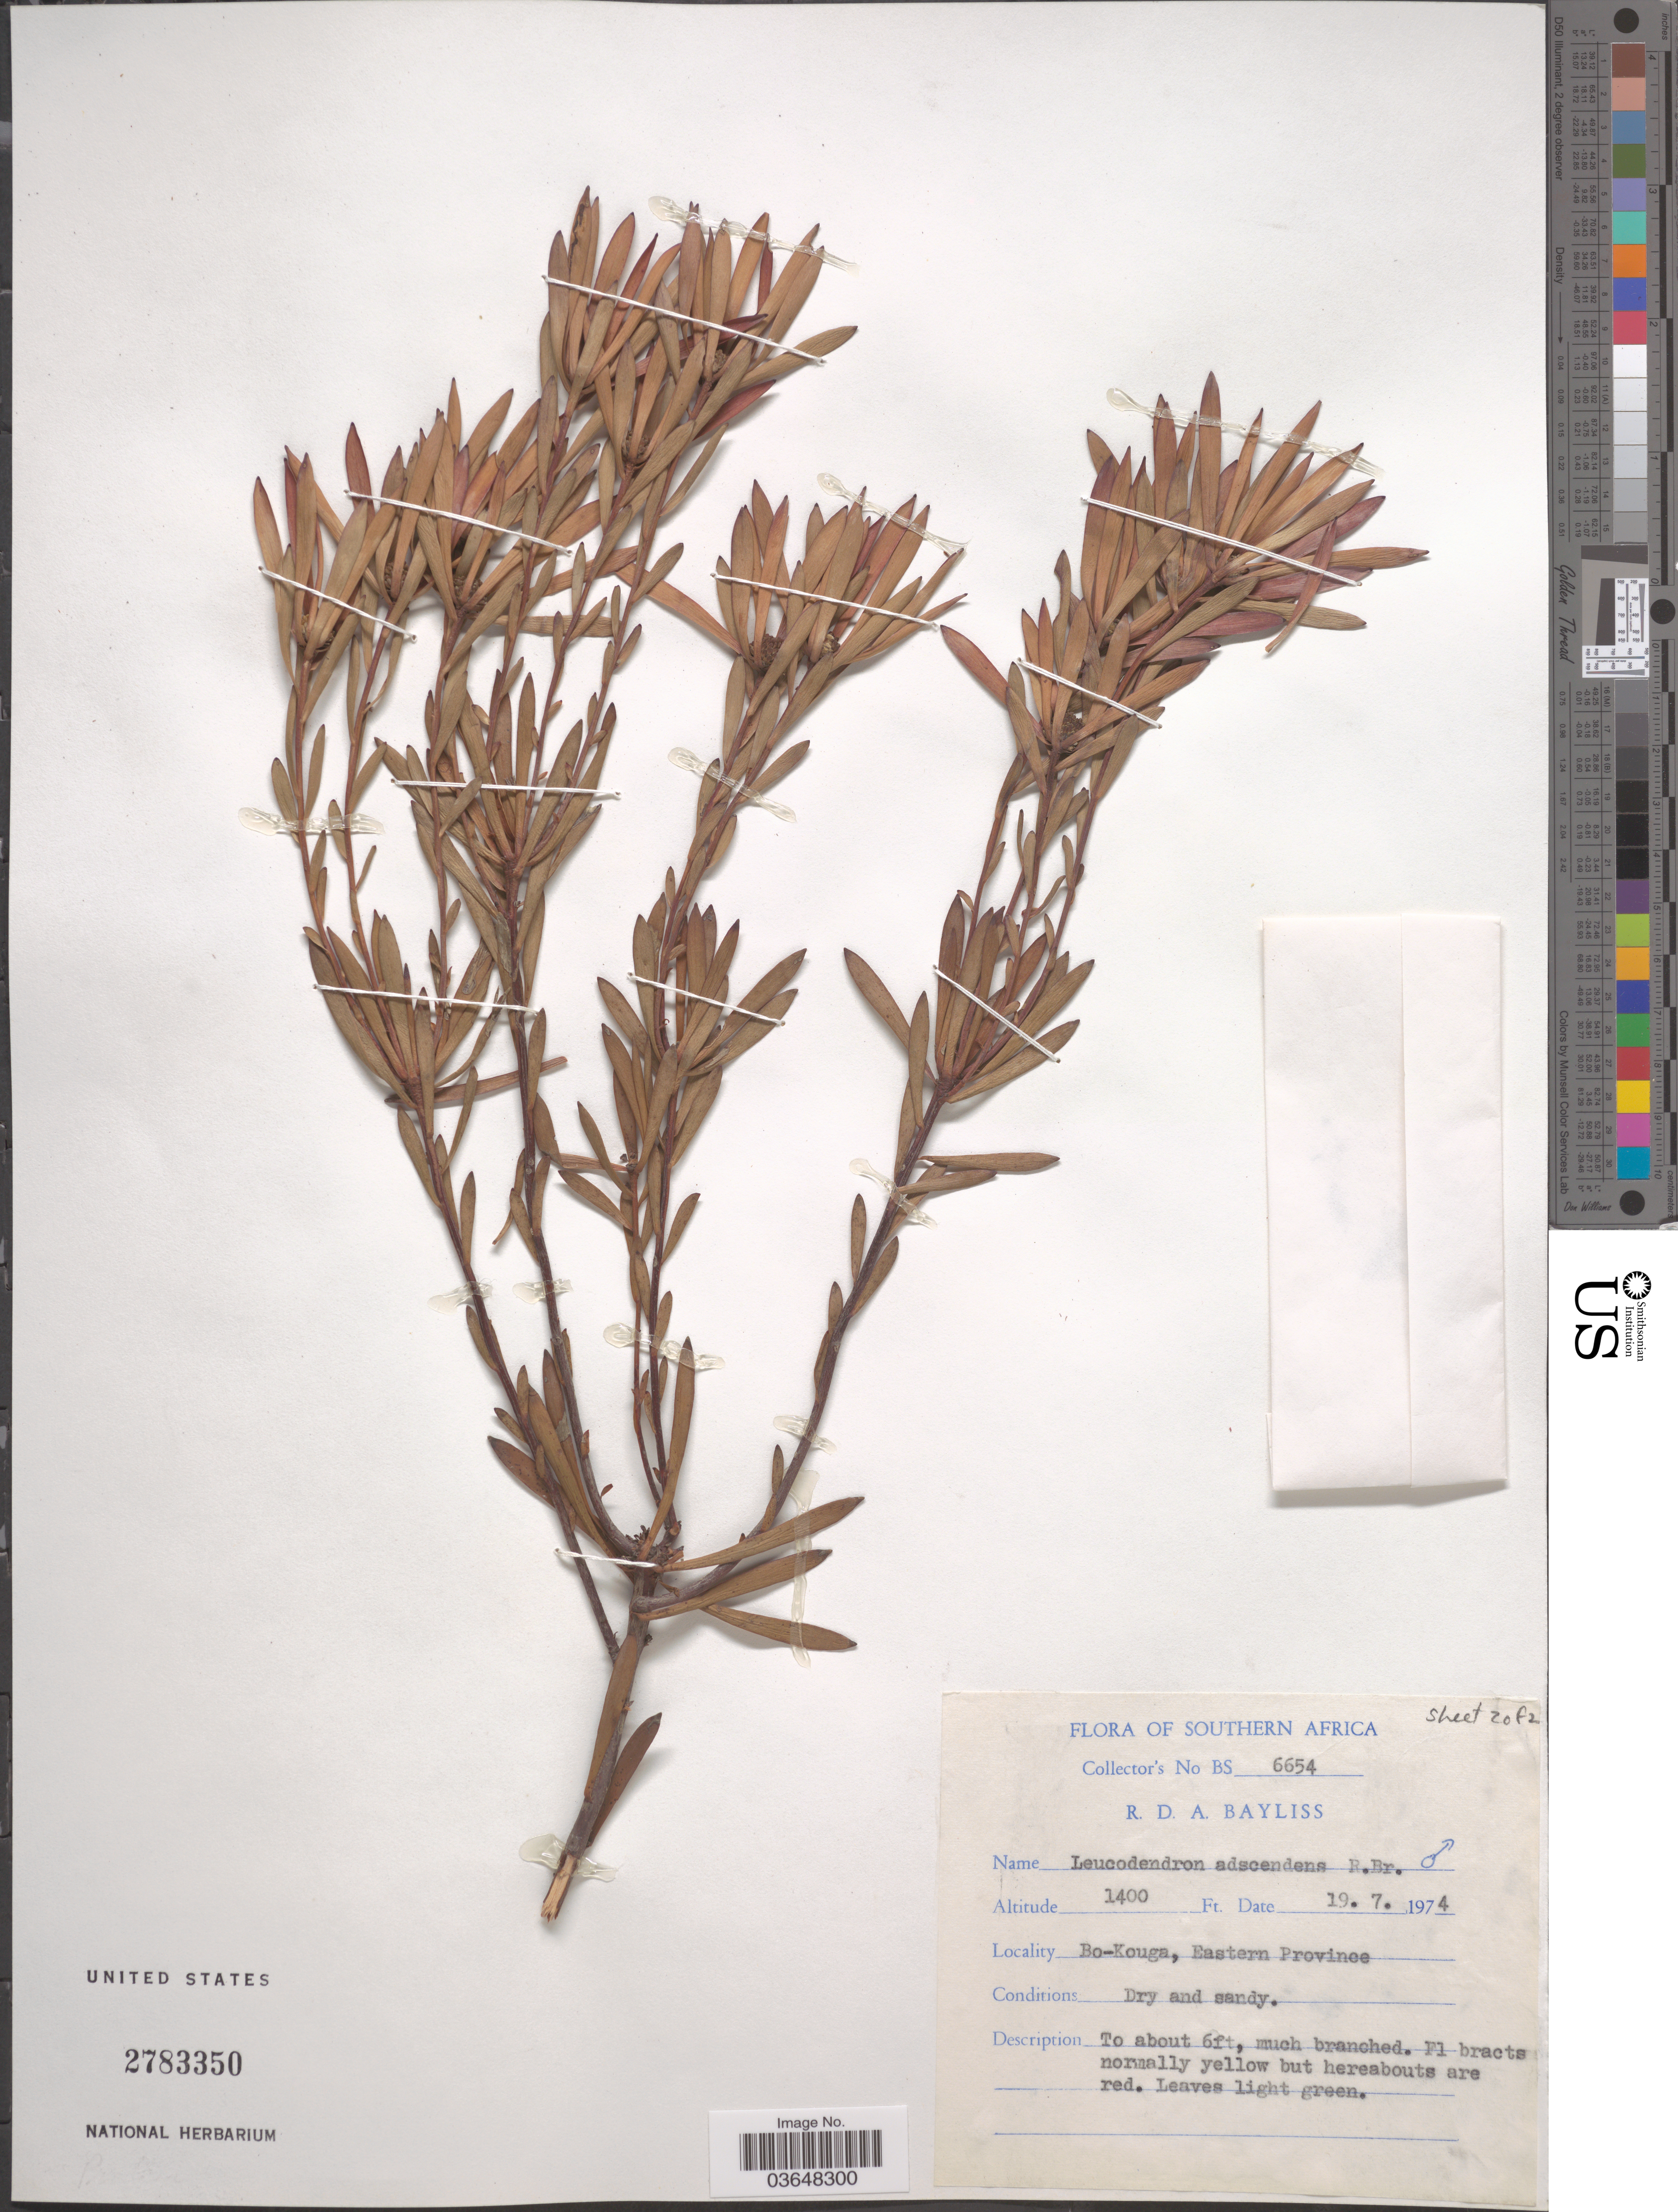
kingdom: Plantae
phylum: Tracheophyta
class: Magnoliopsida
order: Proteales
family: Proteaceae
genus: Leucadendron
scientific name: Leucadendron salignum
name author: P.J. Bergius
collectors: R. Bayliss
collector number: BS6654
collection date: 1974-07-19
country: South Africa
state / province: Eastern Cape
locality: Southern Africa. Bo-Kouga, Eastern Province.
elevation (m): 427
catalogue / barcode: US 2783350